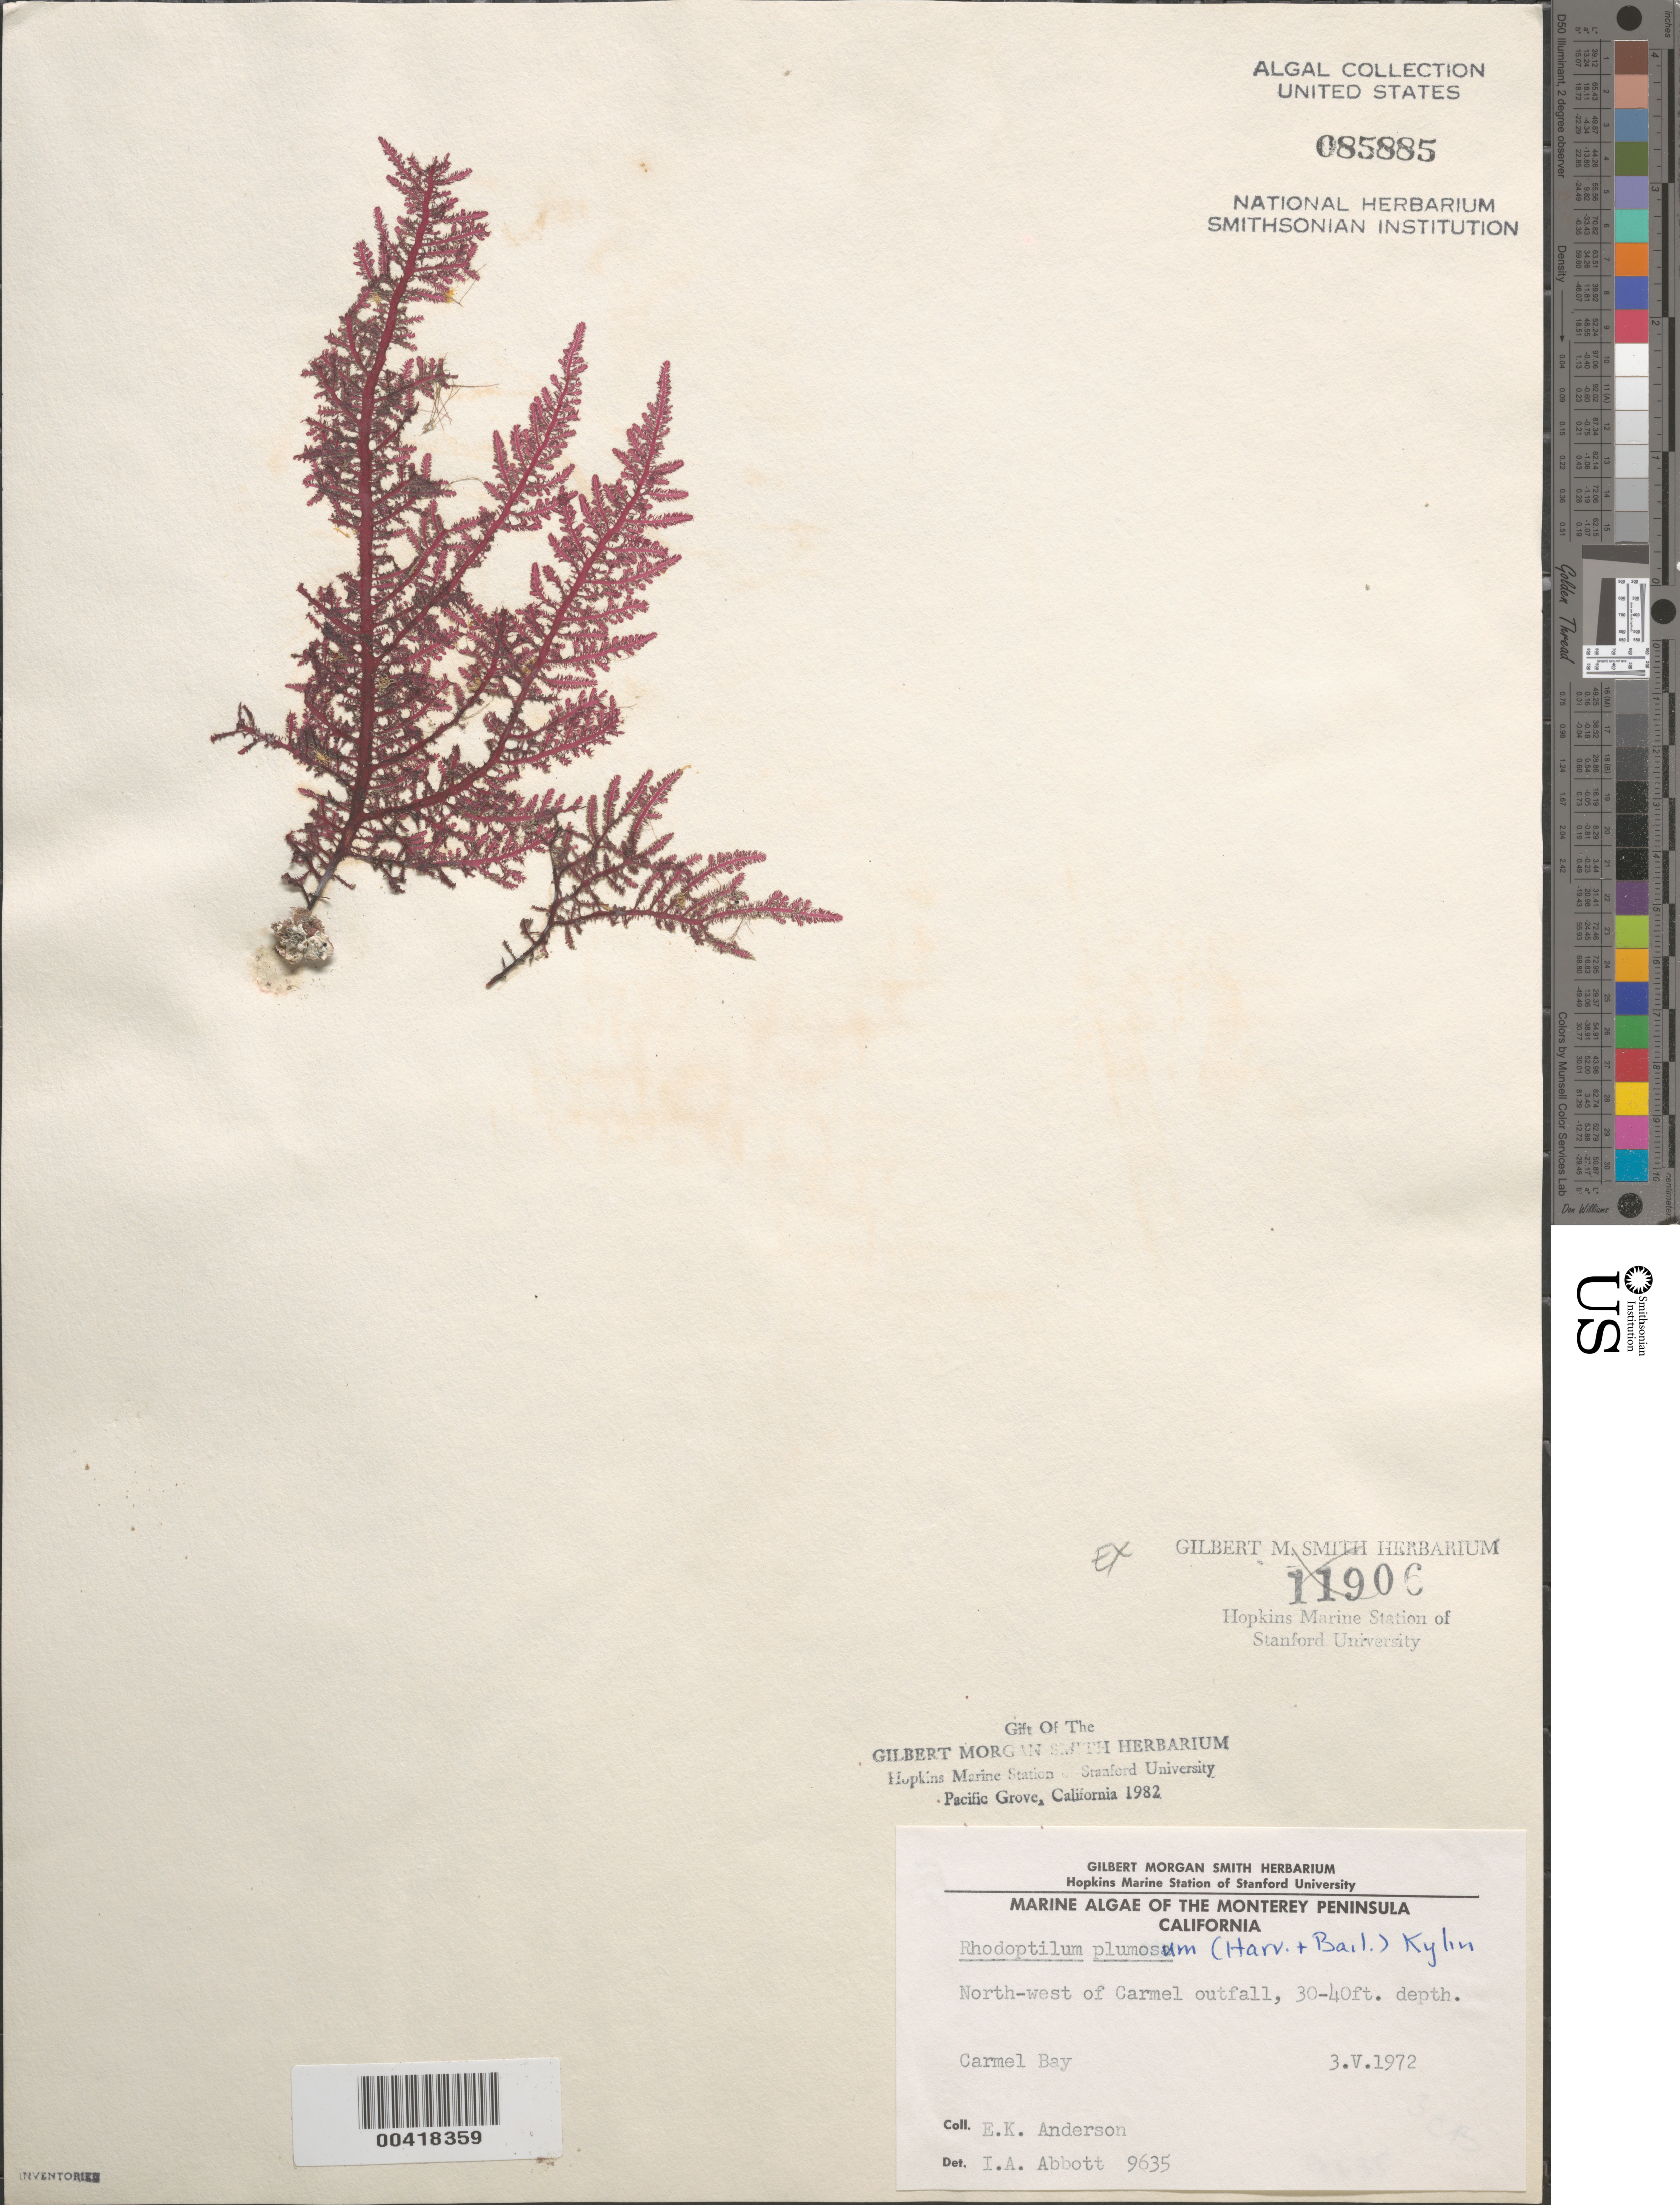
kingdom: Plantae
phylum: Rhodophyta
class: Florideophyceae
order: Ceramiales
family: Dasyaceae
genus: Rhodoptilum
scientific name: Rhodoptilum plumosum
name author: (Harv. & Bail.) Kylin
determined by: Abbott, Isabella A.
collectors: E. K. Anderson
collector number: IAA 9635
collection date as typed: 03 May 1972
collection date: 1972-05-03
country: United States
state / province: California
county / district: Monterey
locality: Carmel Bay northwest of Carmel outfall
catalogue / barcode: US 85885